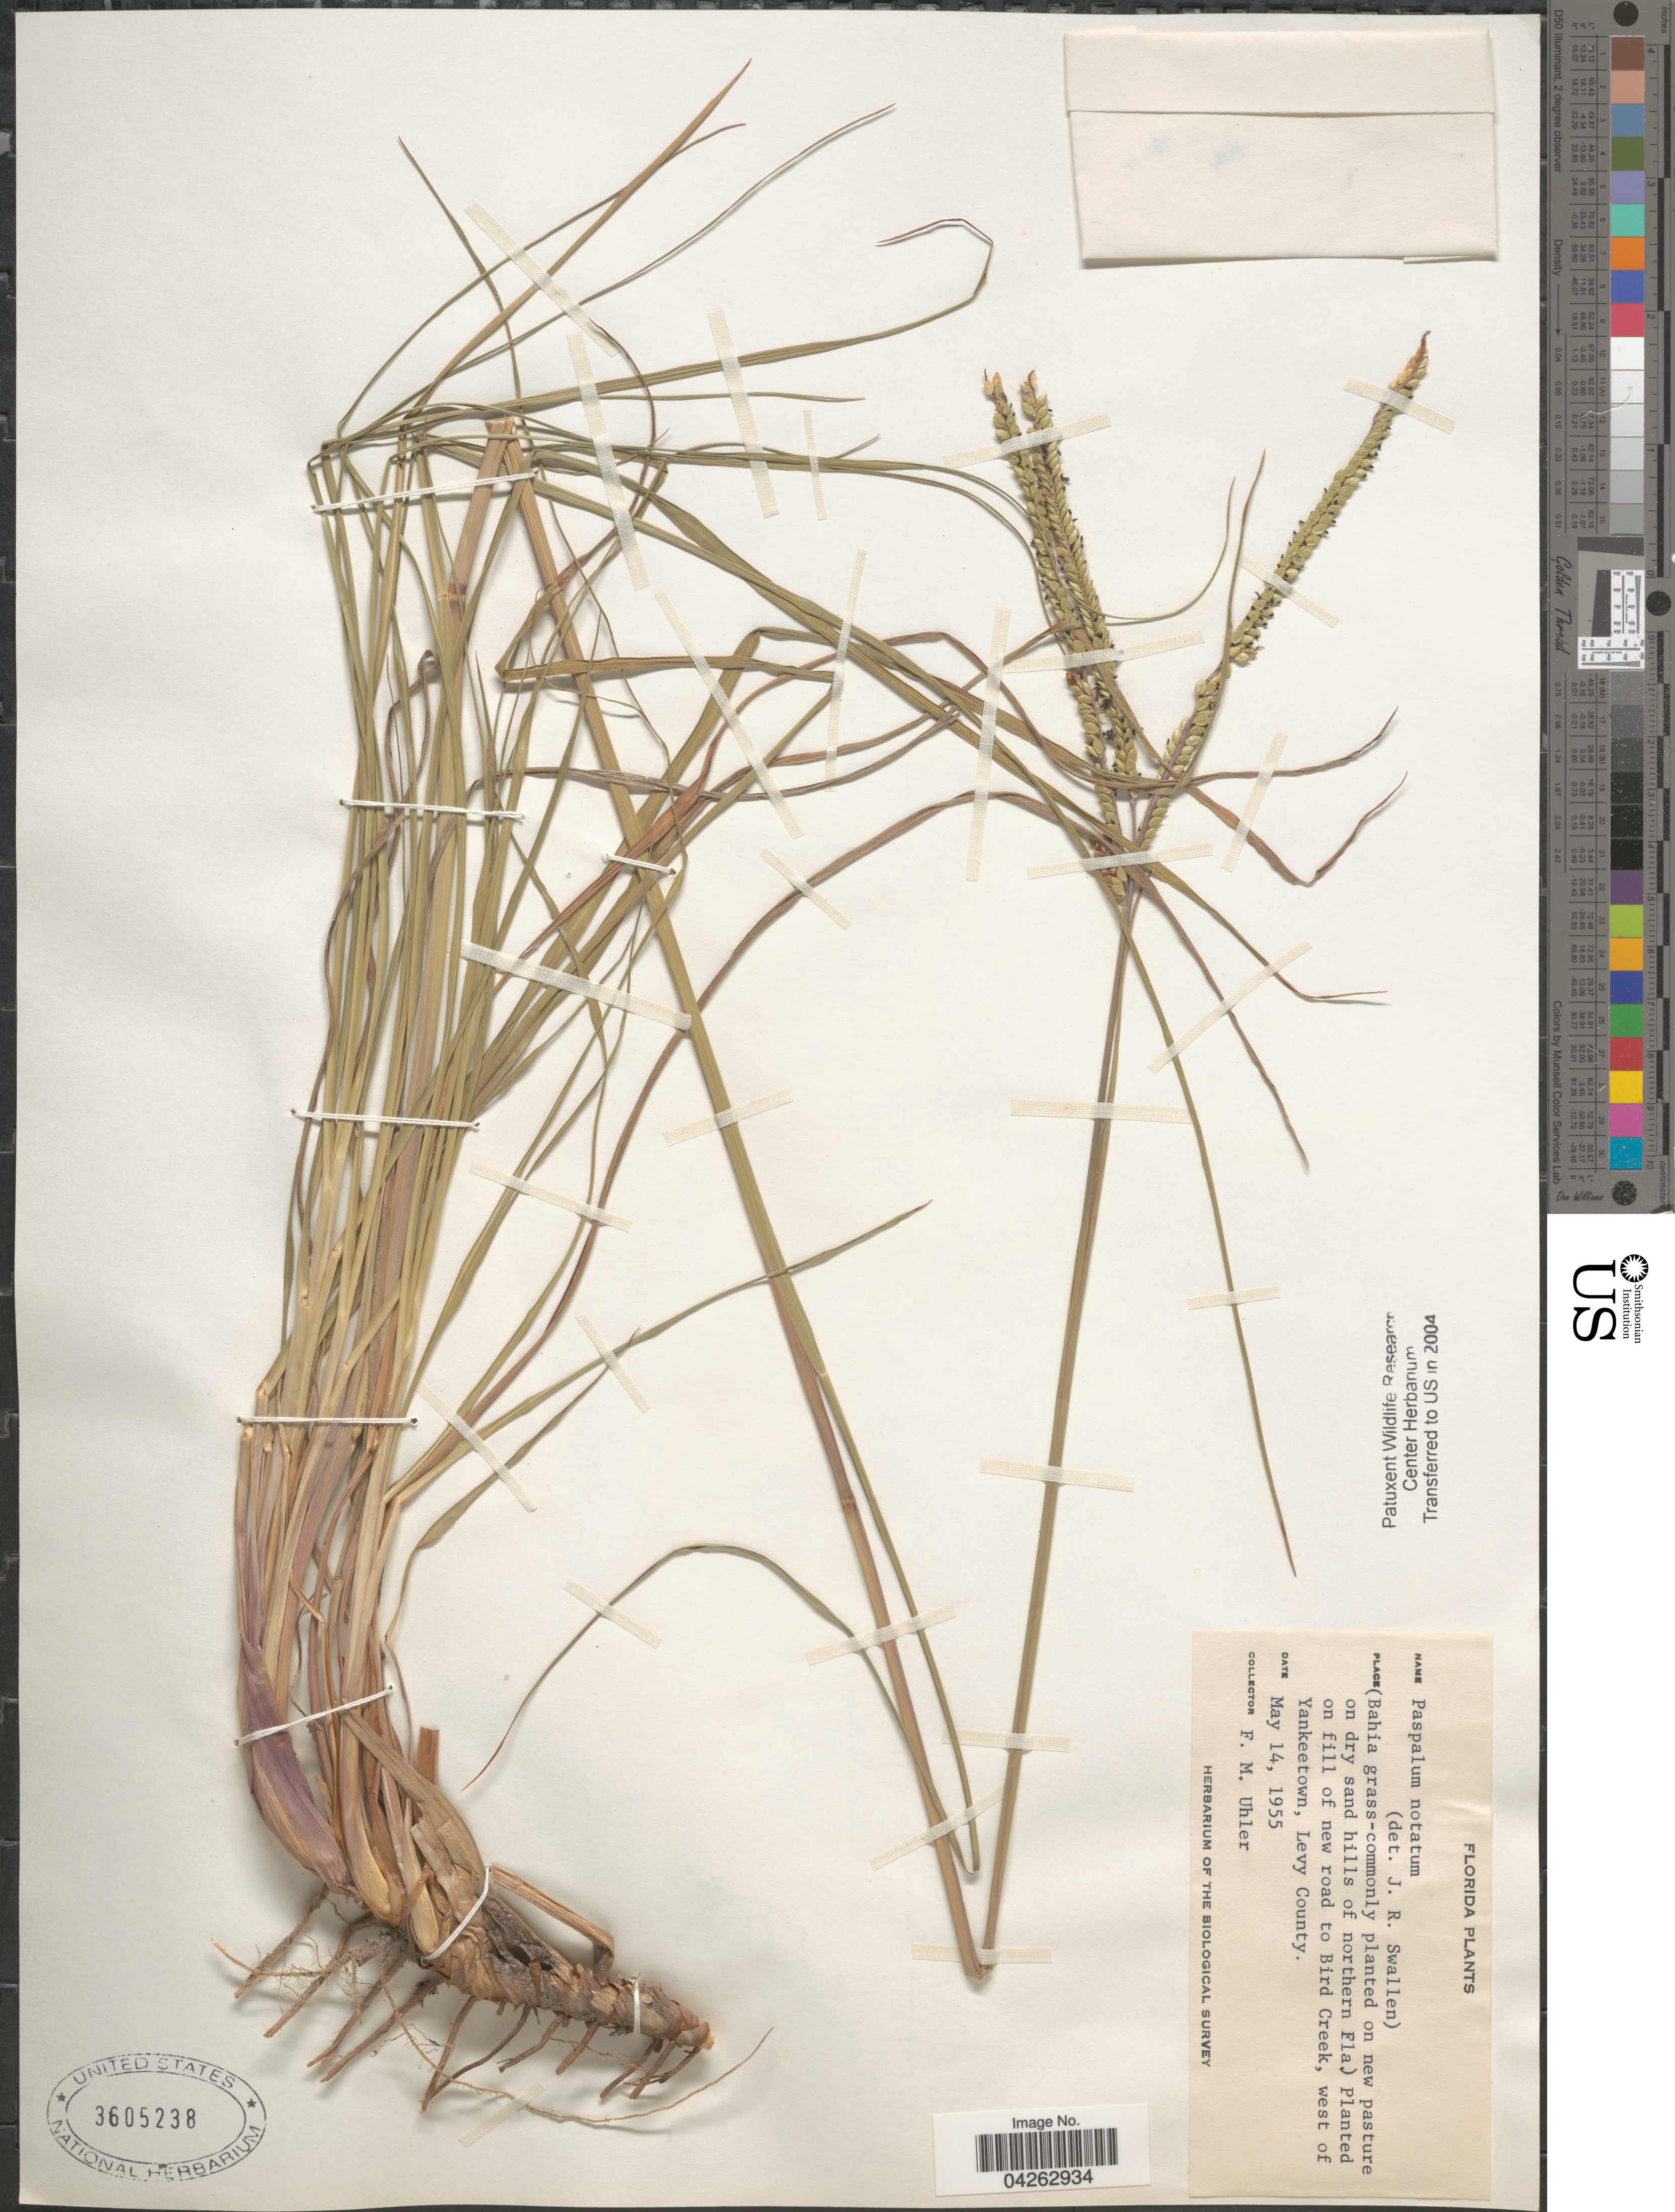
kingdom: Plantae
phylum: Tracheophyta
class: Liliopsida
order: Poales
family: Poaceae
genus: Paspalum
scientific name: Paspalum notatum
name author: Flüggé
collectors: F. M. Uhler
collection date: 1955-05-14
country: United States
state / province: Florida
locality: (On dry sand hills of northern Fla.) On fill of new road to Bird Creek, west of Yankeetown, Levy County. The Biological Survey.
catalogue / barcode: US 3605238